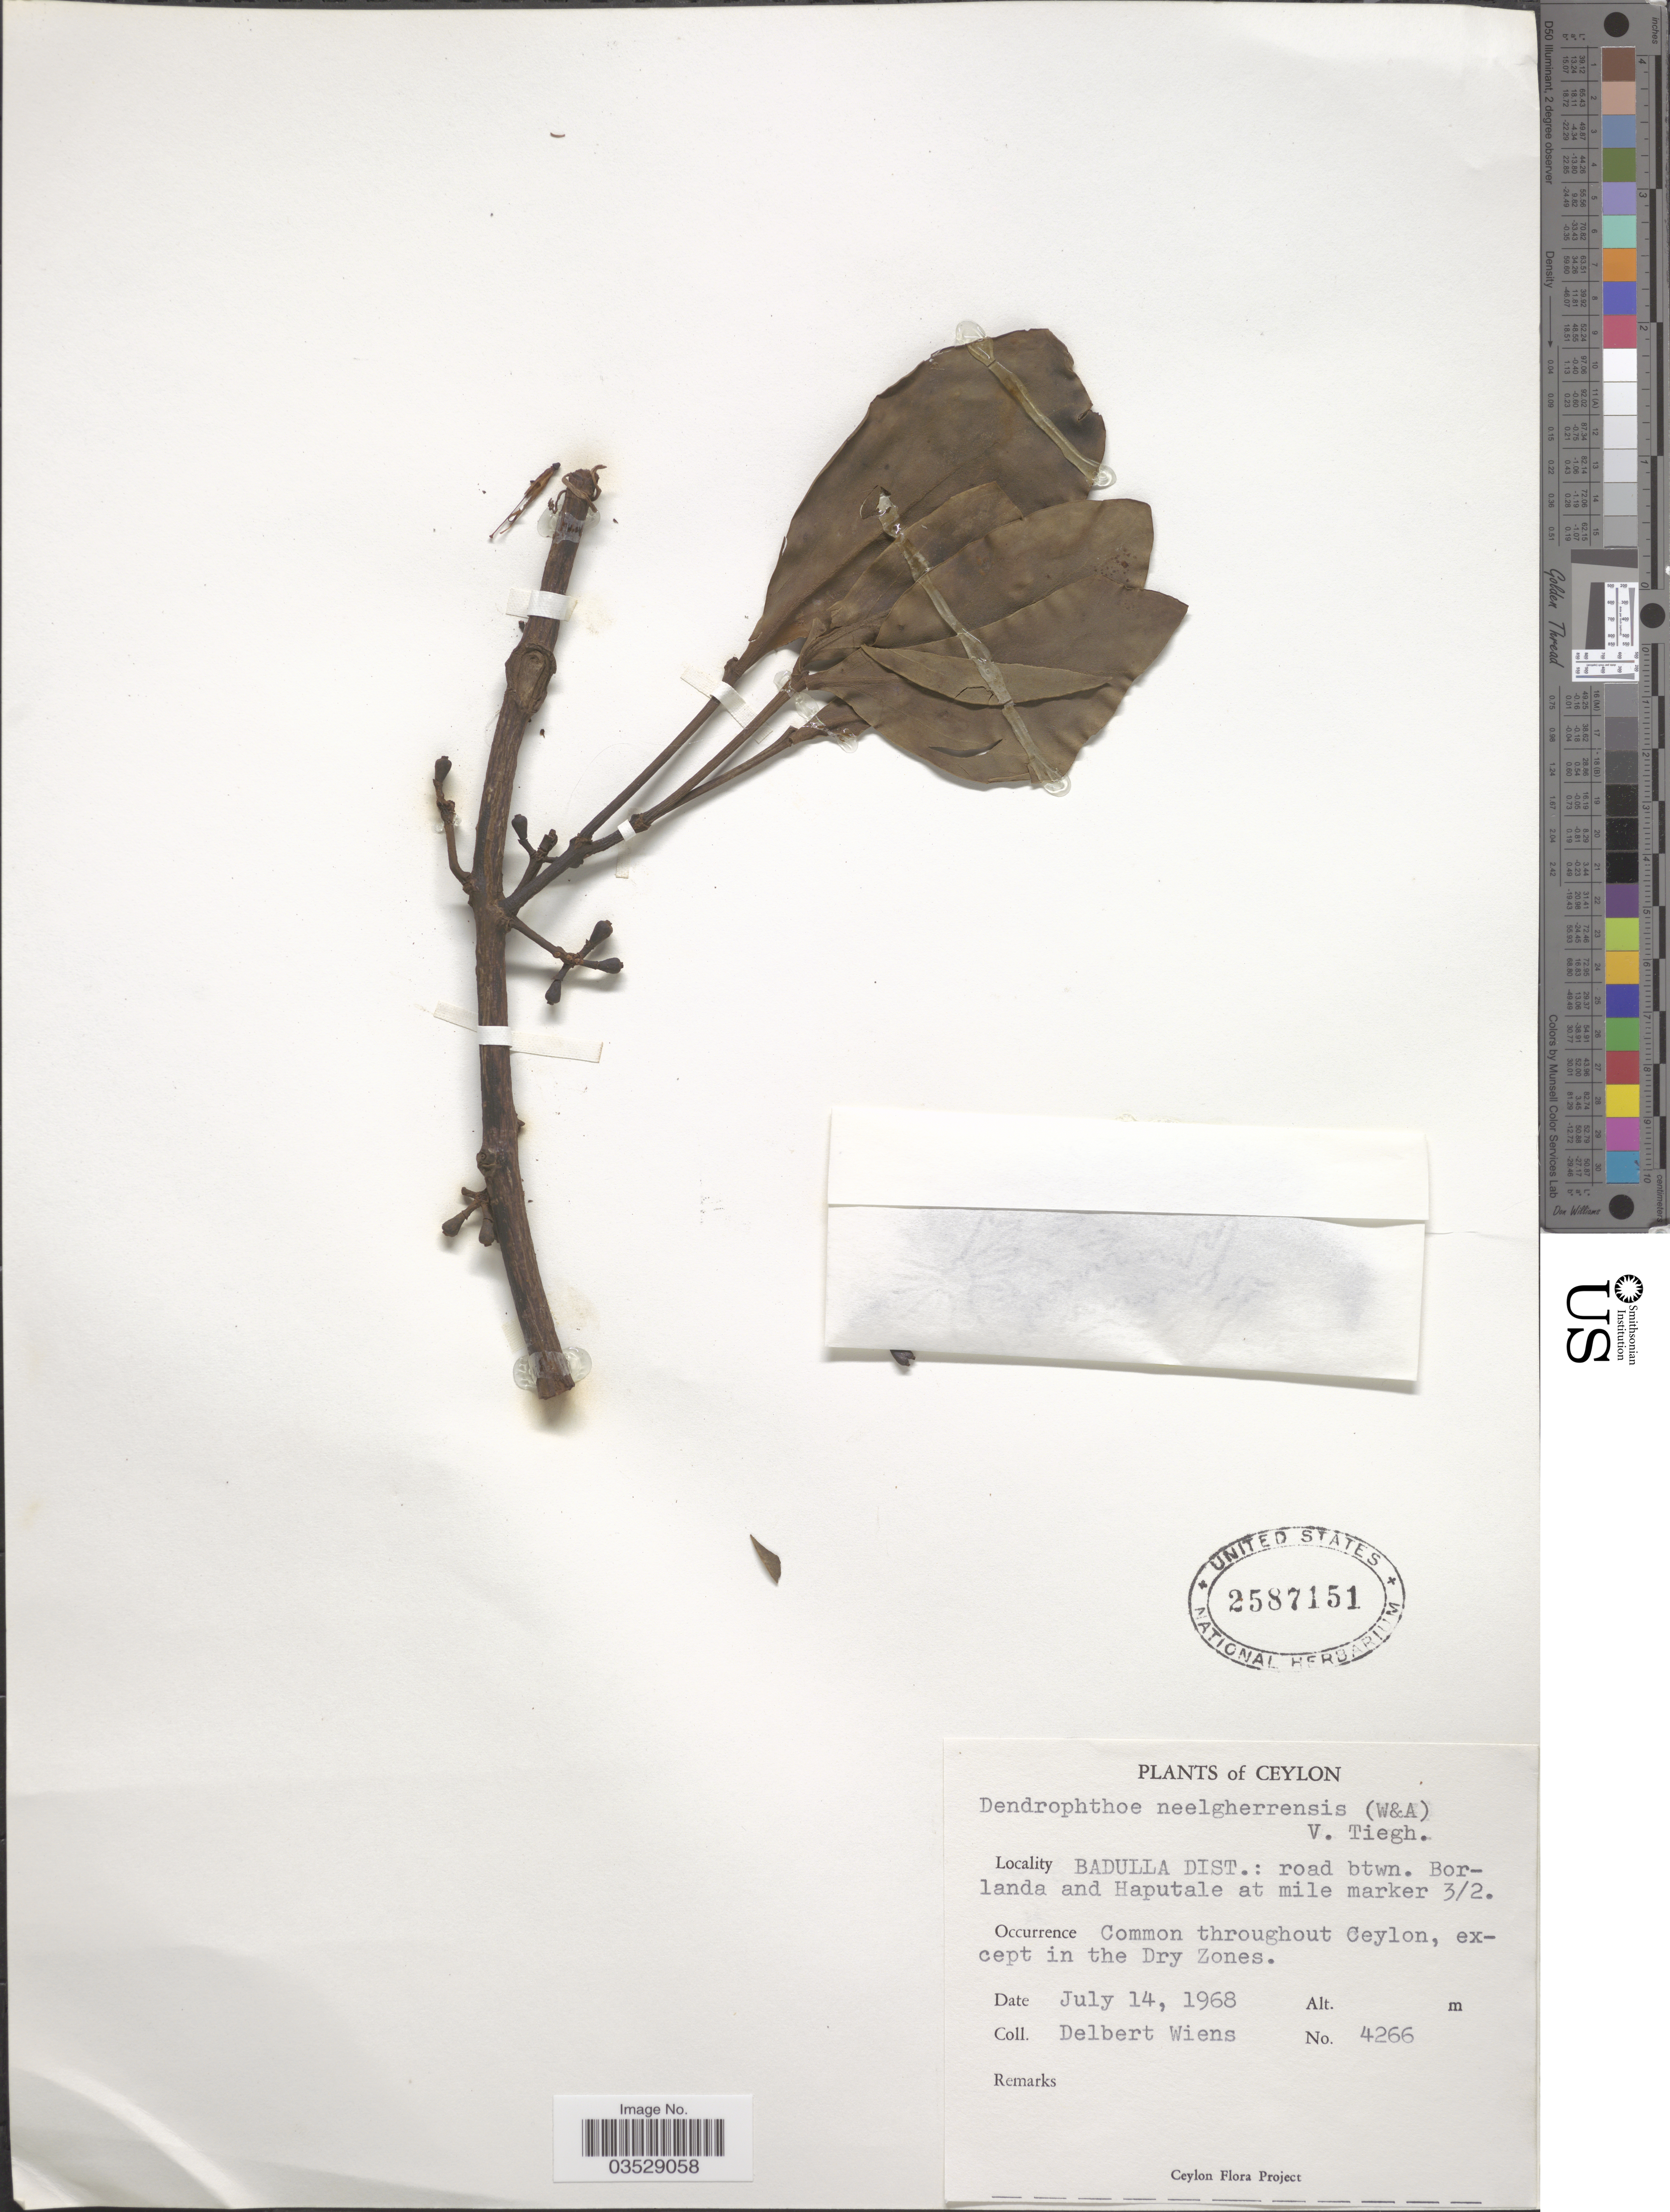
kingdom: Plantae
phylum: Tracheophyta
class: Magnoliopsida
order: Santalales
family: Loranthaceae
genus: Dendrophthoe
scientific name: Dendrophthoe trigona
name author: (Wight & Arn.) Danser ex Santapau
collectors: D. Wiens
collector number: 4266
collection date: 1968-07-14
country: Sri Lanka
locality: Ceylon. Badulla Dist.: road btwn. Borlanda and Haputale at mile marker 3/2. Throughout Ceylon.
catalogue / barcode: US 2587151